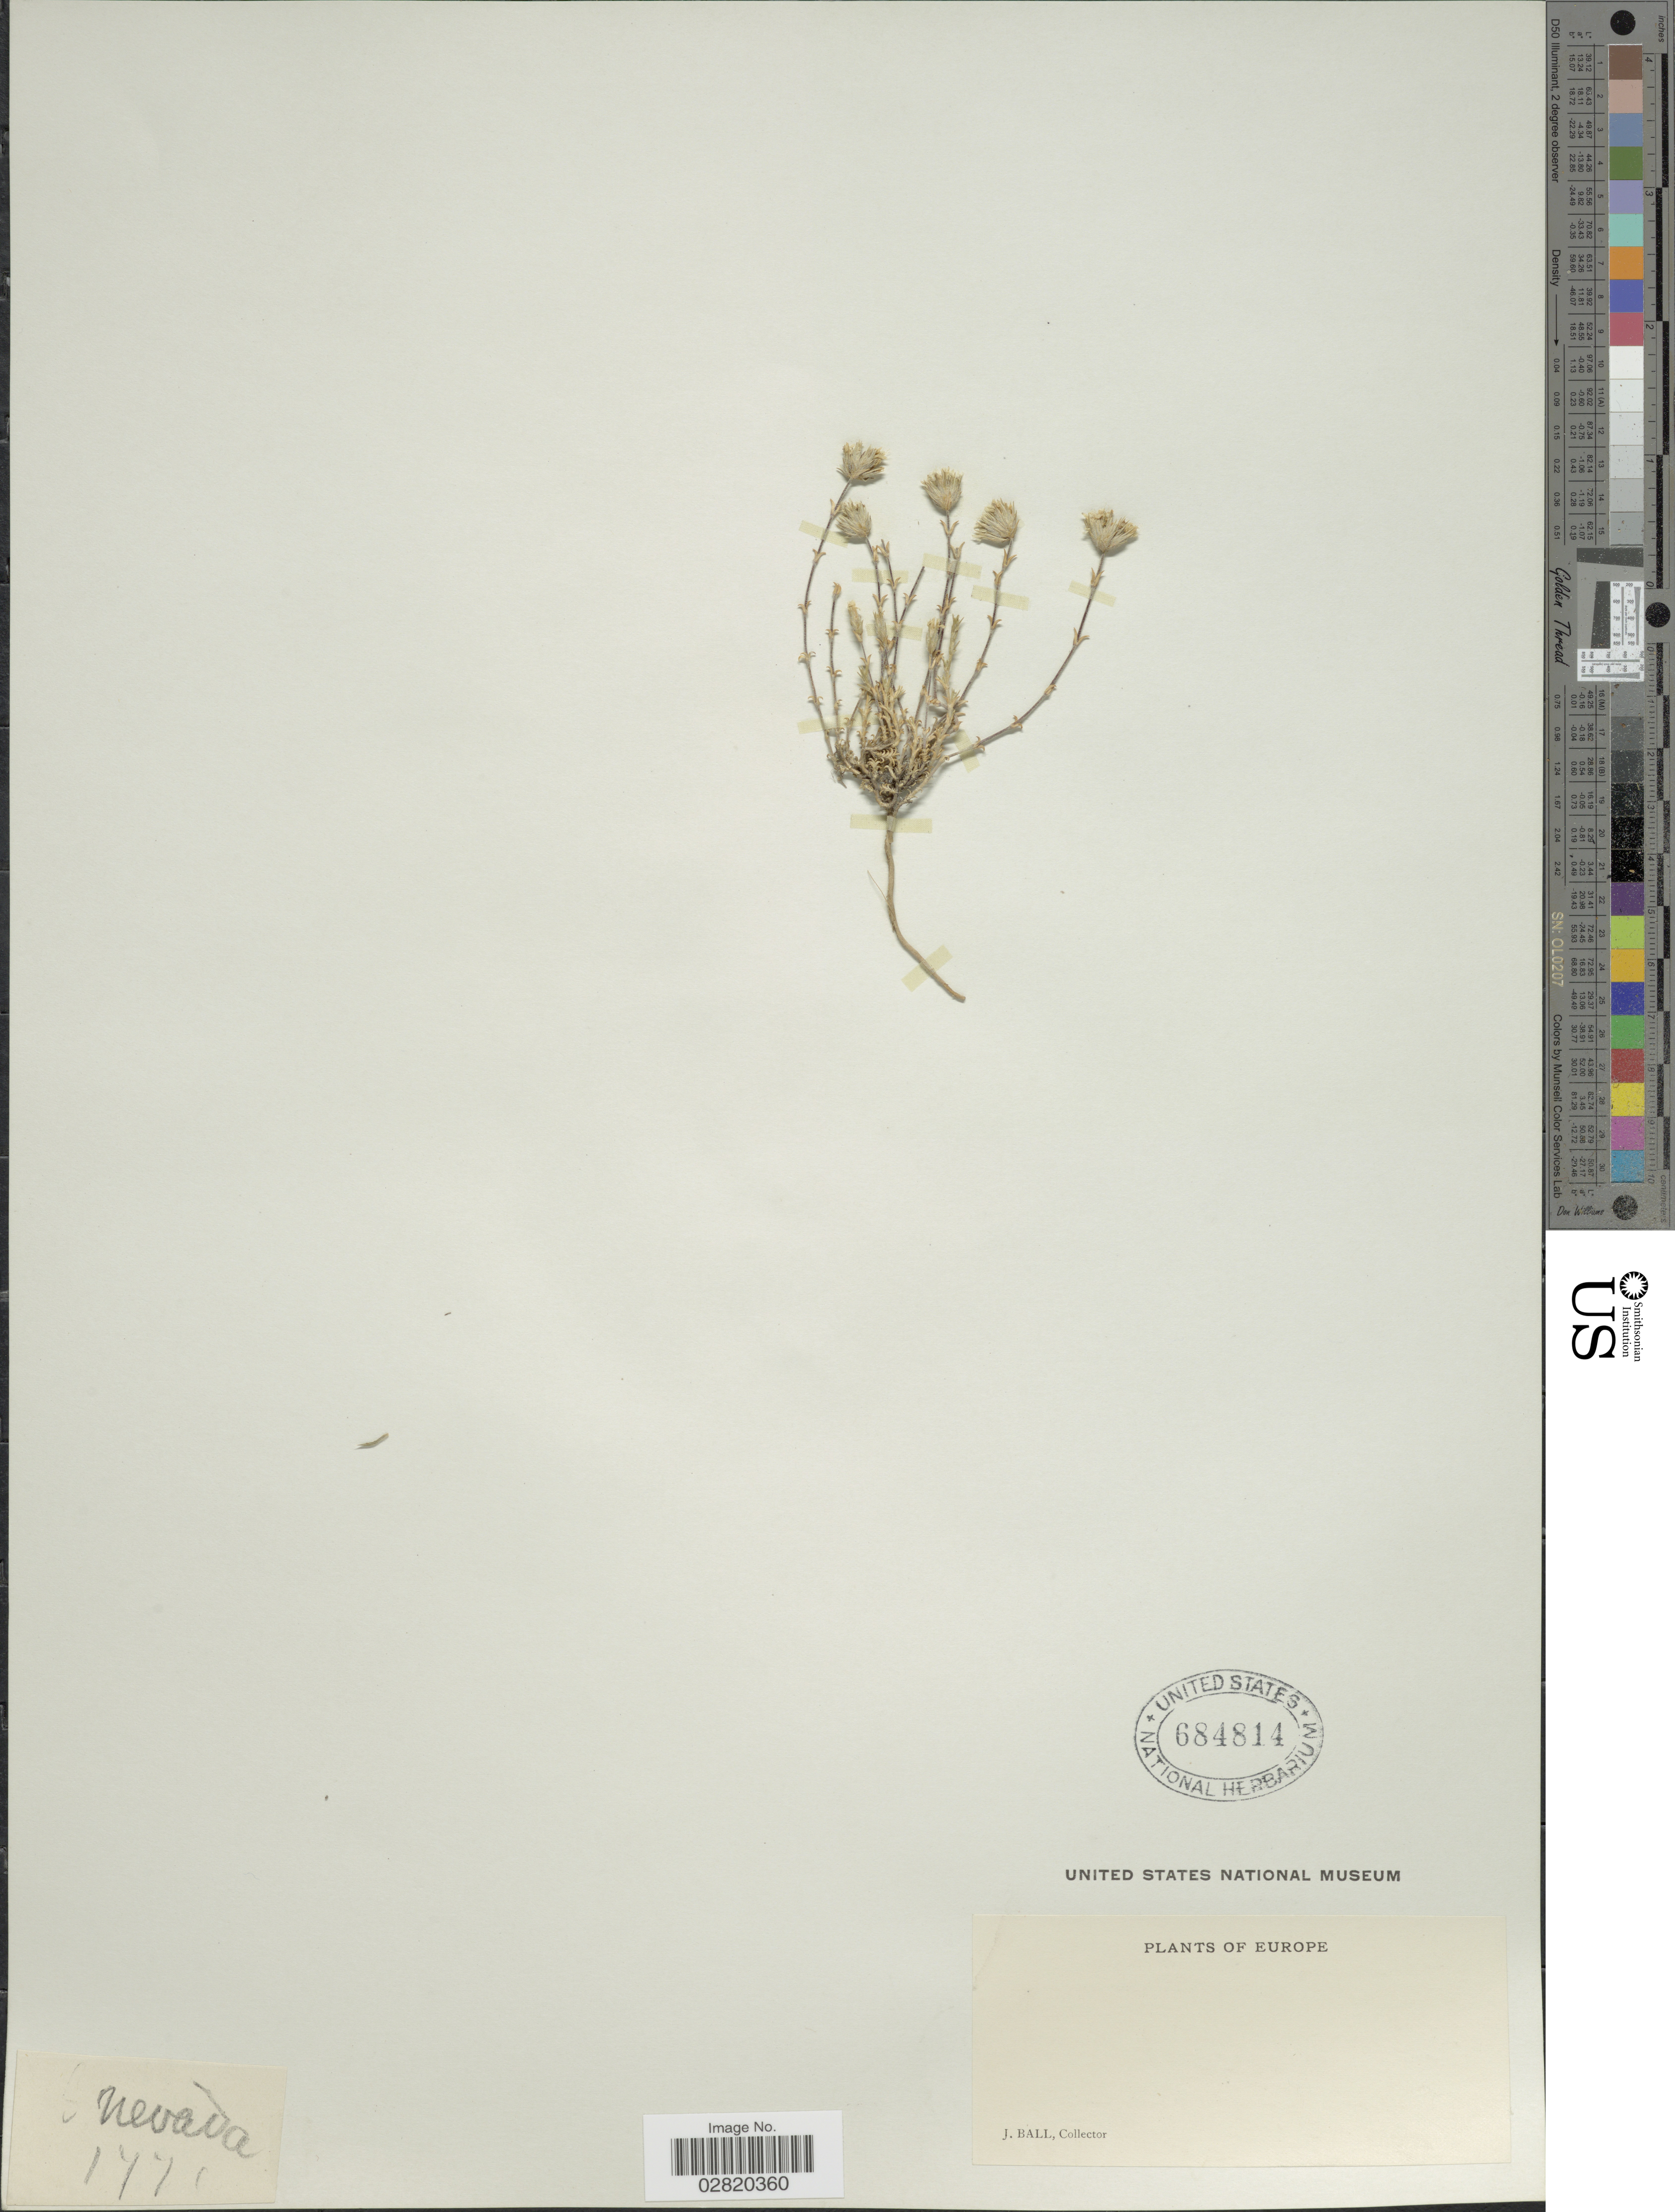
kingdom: Plantae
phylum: Tracheophyta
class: Magnoliopsida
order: Lamiales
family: Lamiaceae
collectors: J. Ball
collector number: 1771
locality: S Nevada. Europe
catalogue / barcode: US 684814